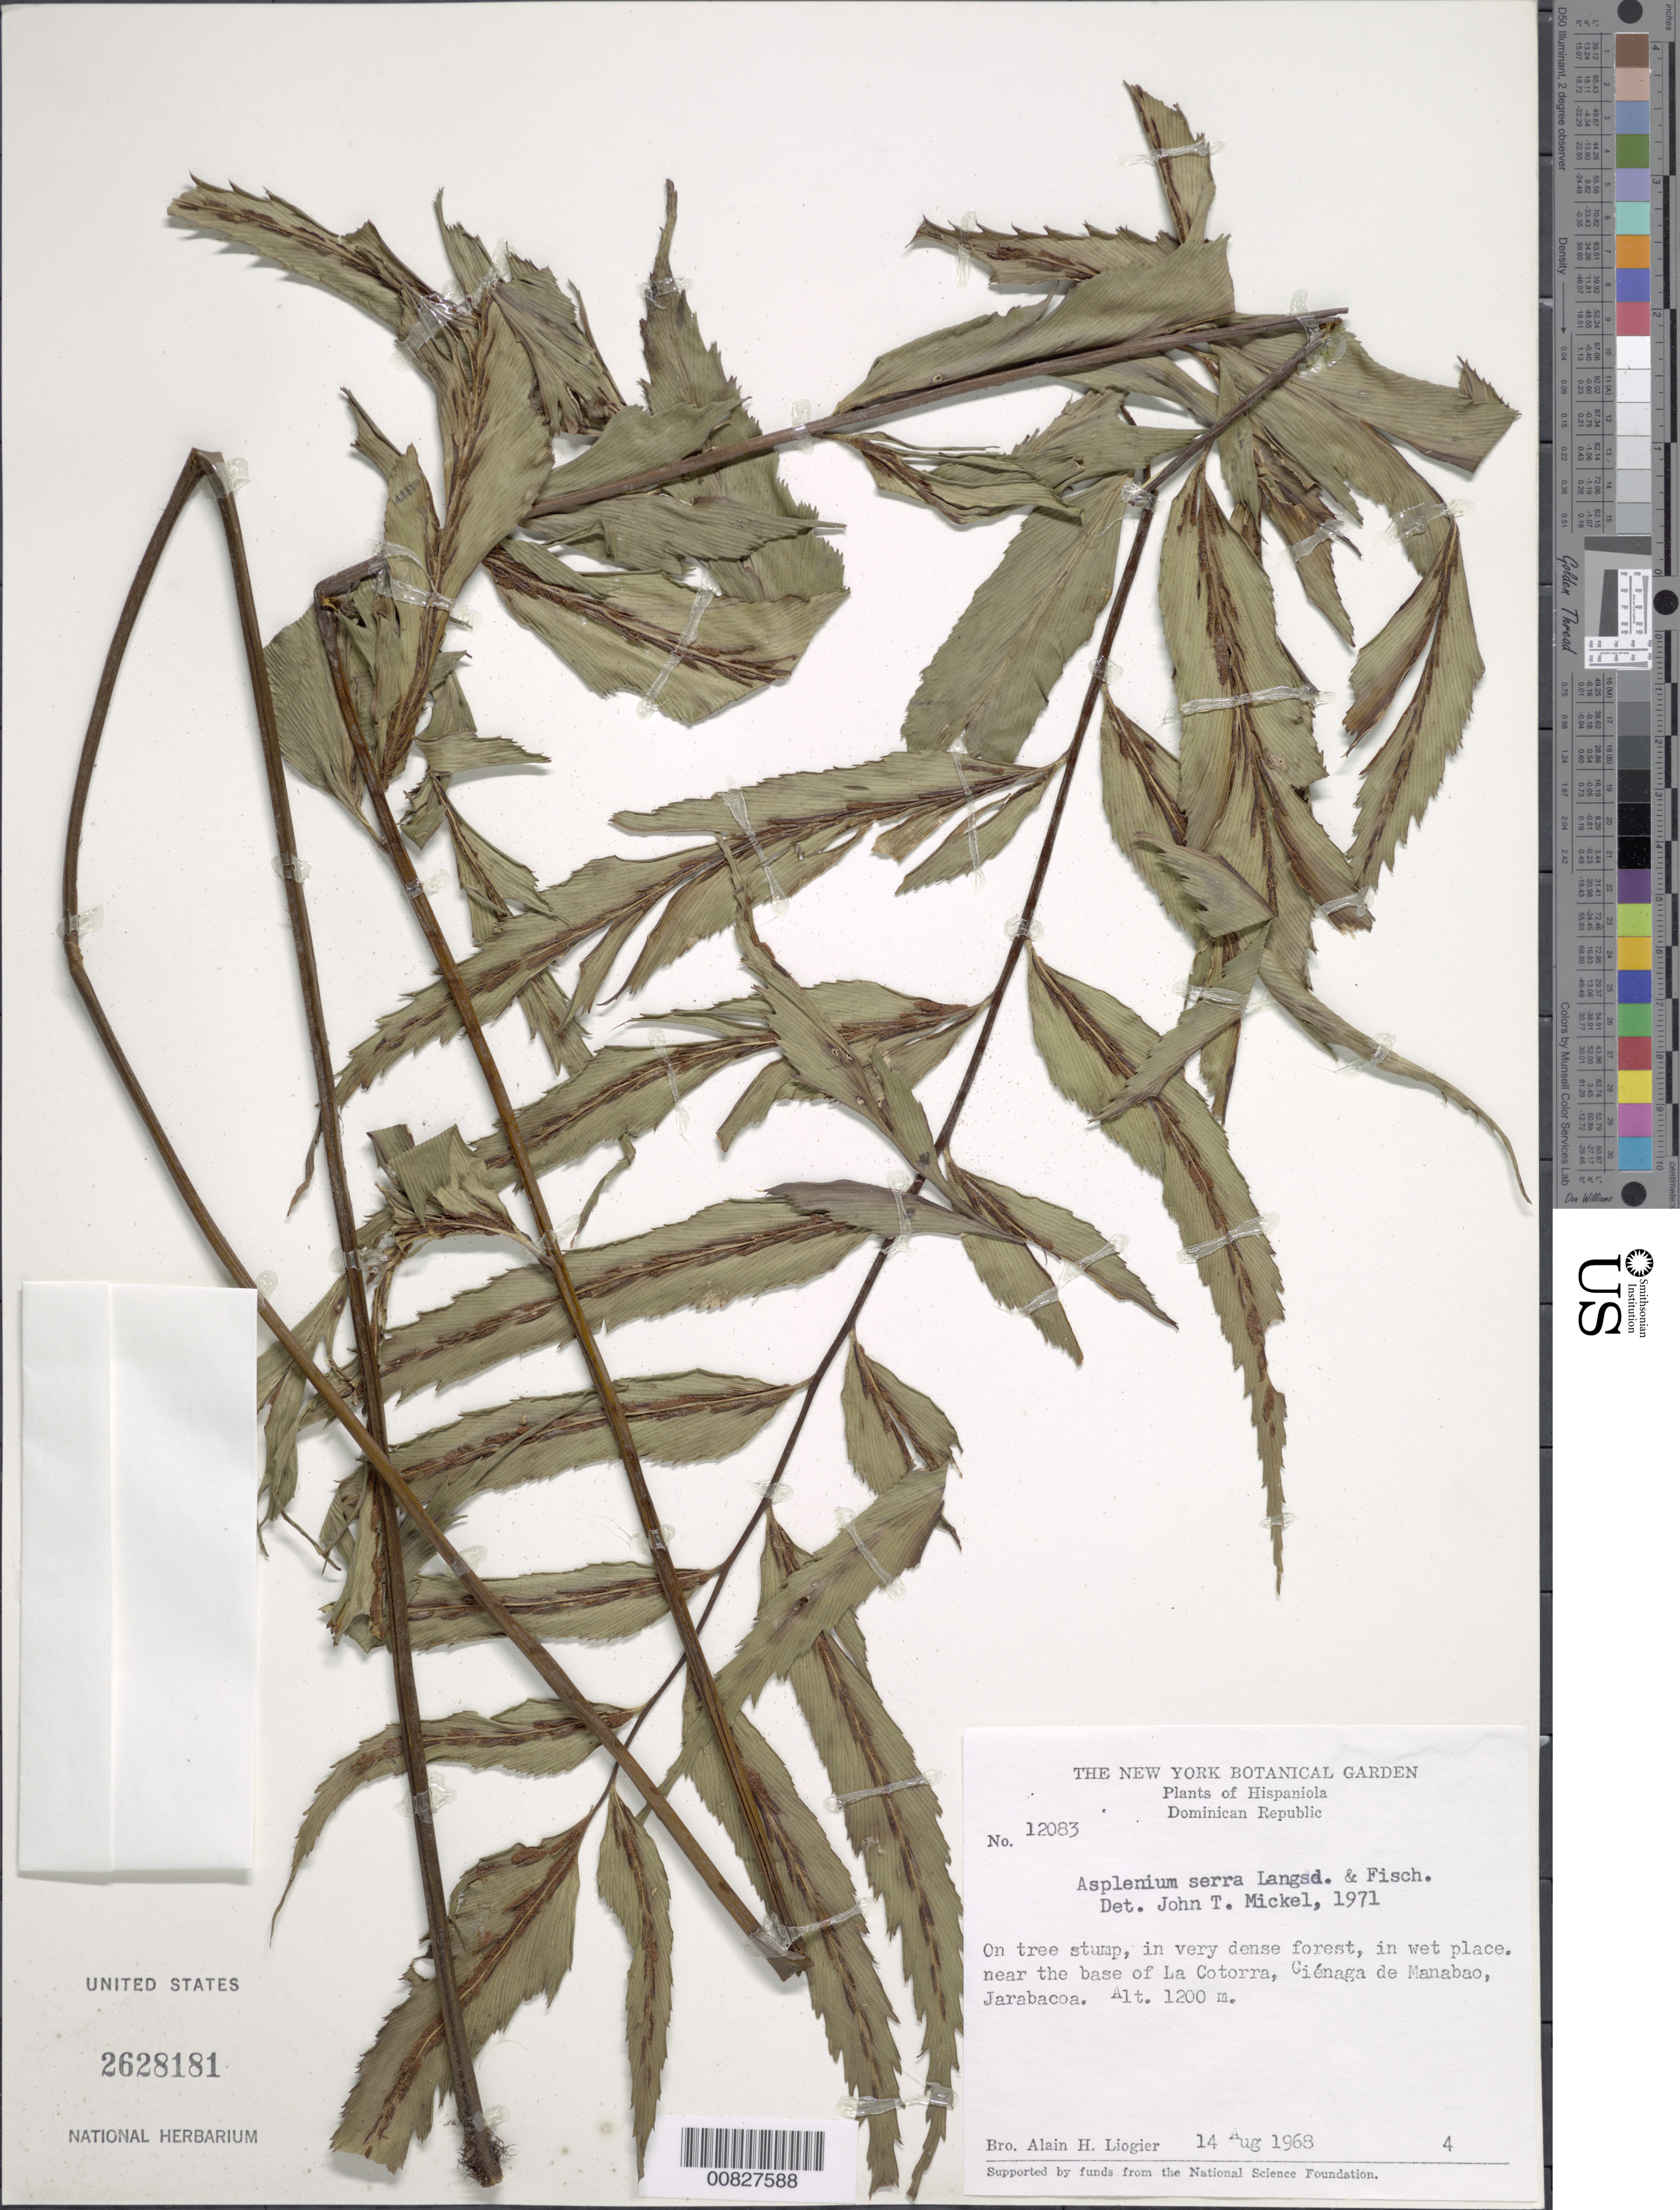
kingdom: Plantae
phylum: Tracheophyta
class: Polypodiopsida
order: Polypodiales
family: Aspleniaceae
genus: Asplenium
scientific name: Asplenium serra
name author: Langsd. & Fisch.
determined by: Mickel, J. T., (NY), New York Botanical Garden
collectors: A. H. Liogier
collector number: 12083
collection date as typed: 14 Aug 1968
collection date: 1968-08-14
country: Dominican Republic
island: Hispaniola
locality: La Cotorra, near base; Ciénaga de Manabao, Jarabacoa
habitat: Very dense forest, in wet place, pn tree stump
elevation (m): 1200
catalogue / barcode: US 2628181